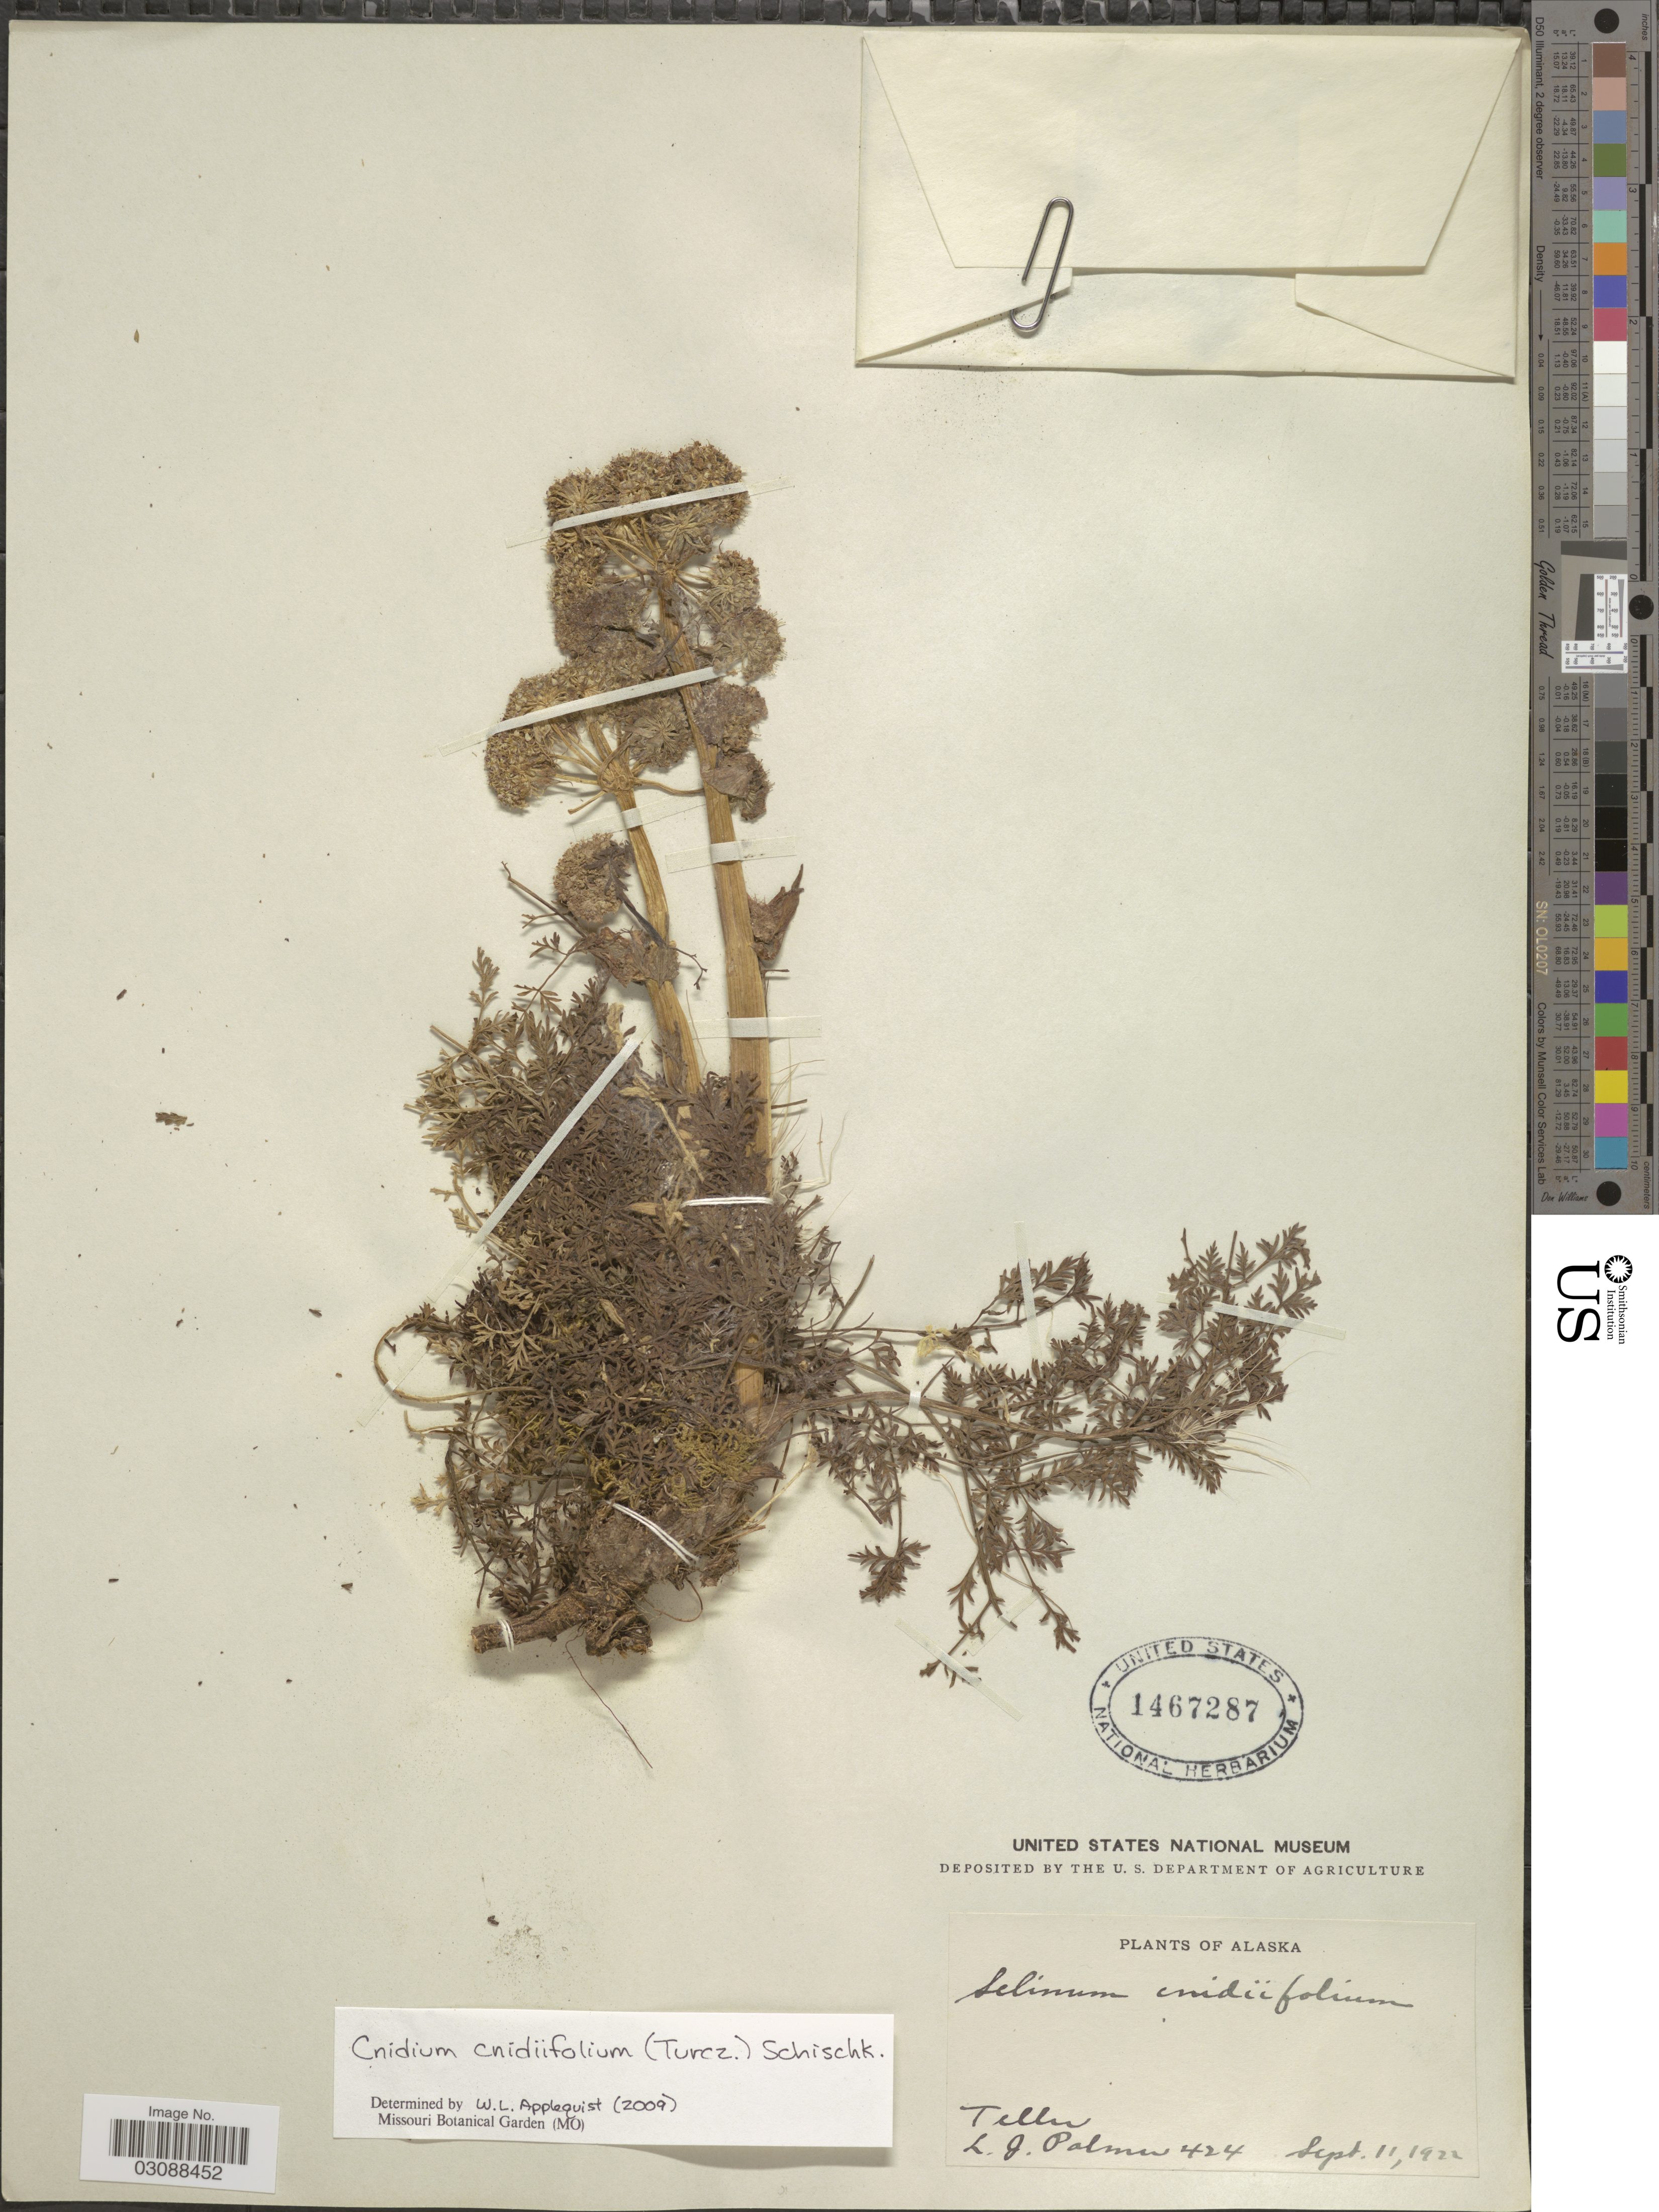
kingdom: Plantae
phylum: Tracheophyta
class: Magnoliopsida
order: Apiales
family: Apiaceae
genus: Cnidium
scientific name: Cnidium cnidiifolium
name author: (Turcz.) Schischk.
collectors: L. J. Palmer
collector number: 424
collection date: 1922-09-11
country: United States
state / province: Alaska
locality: Teller.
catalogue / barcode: US 1467287